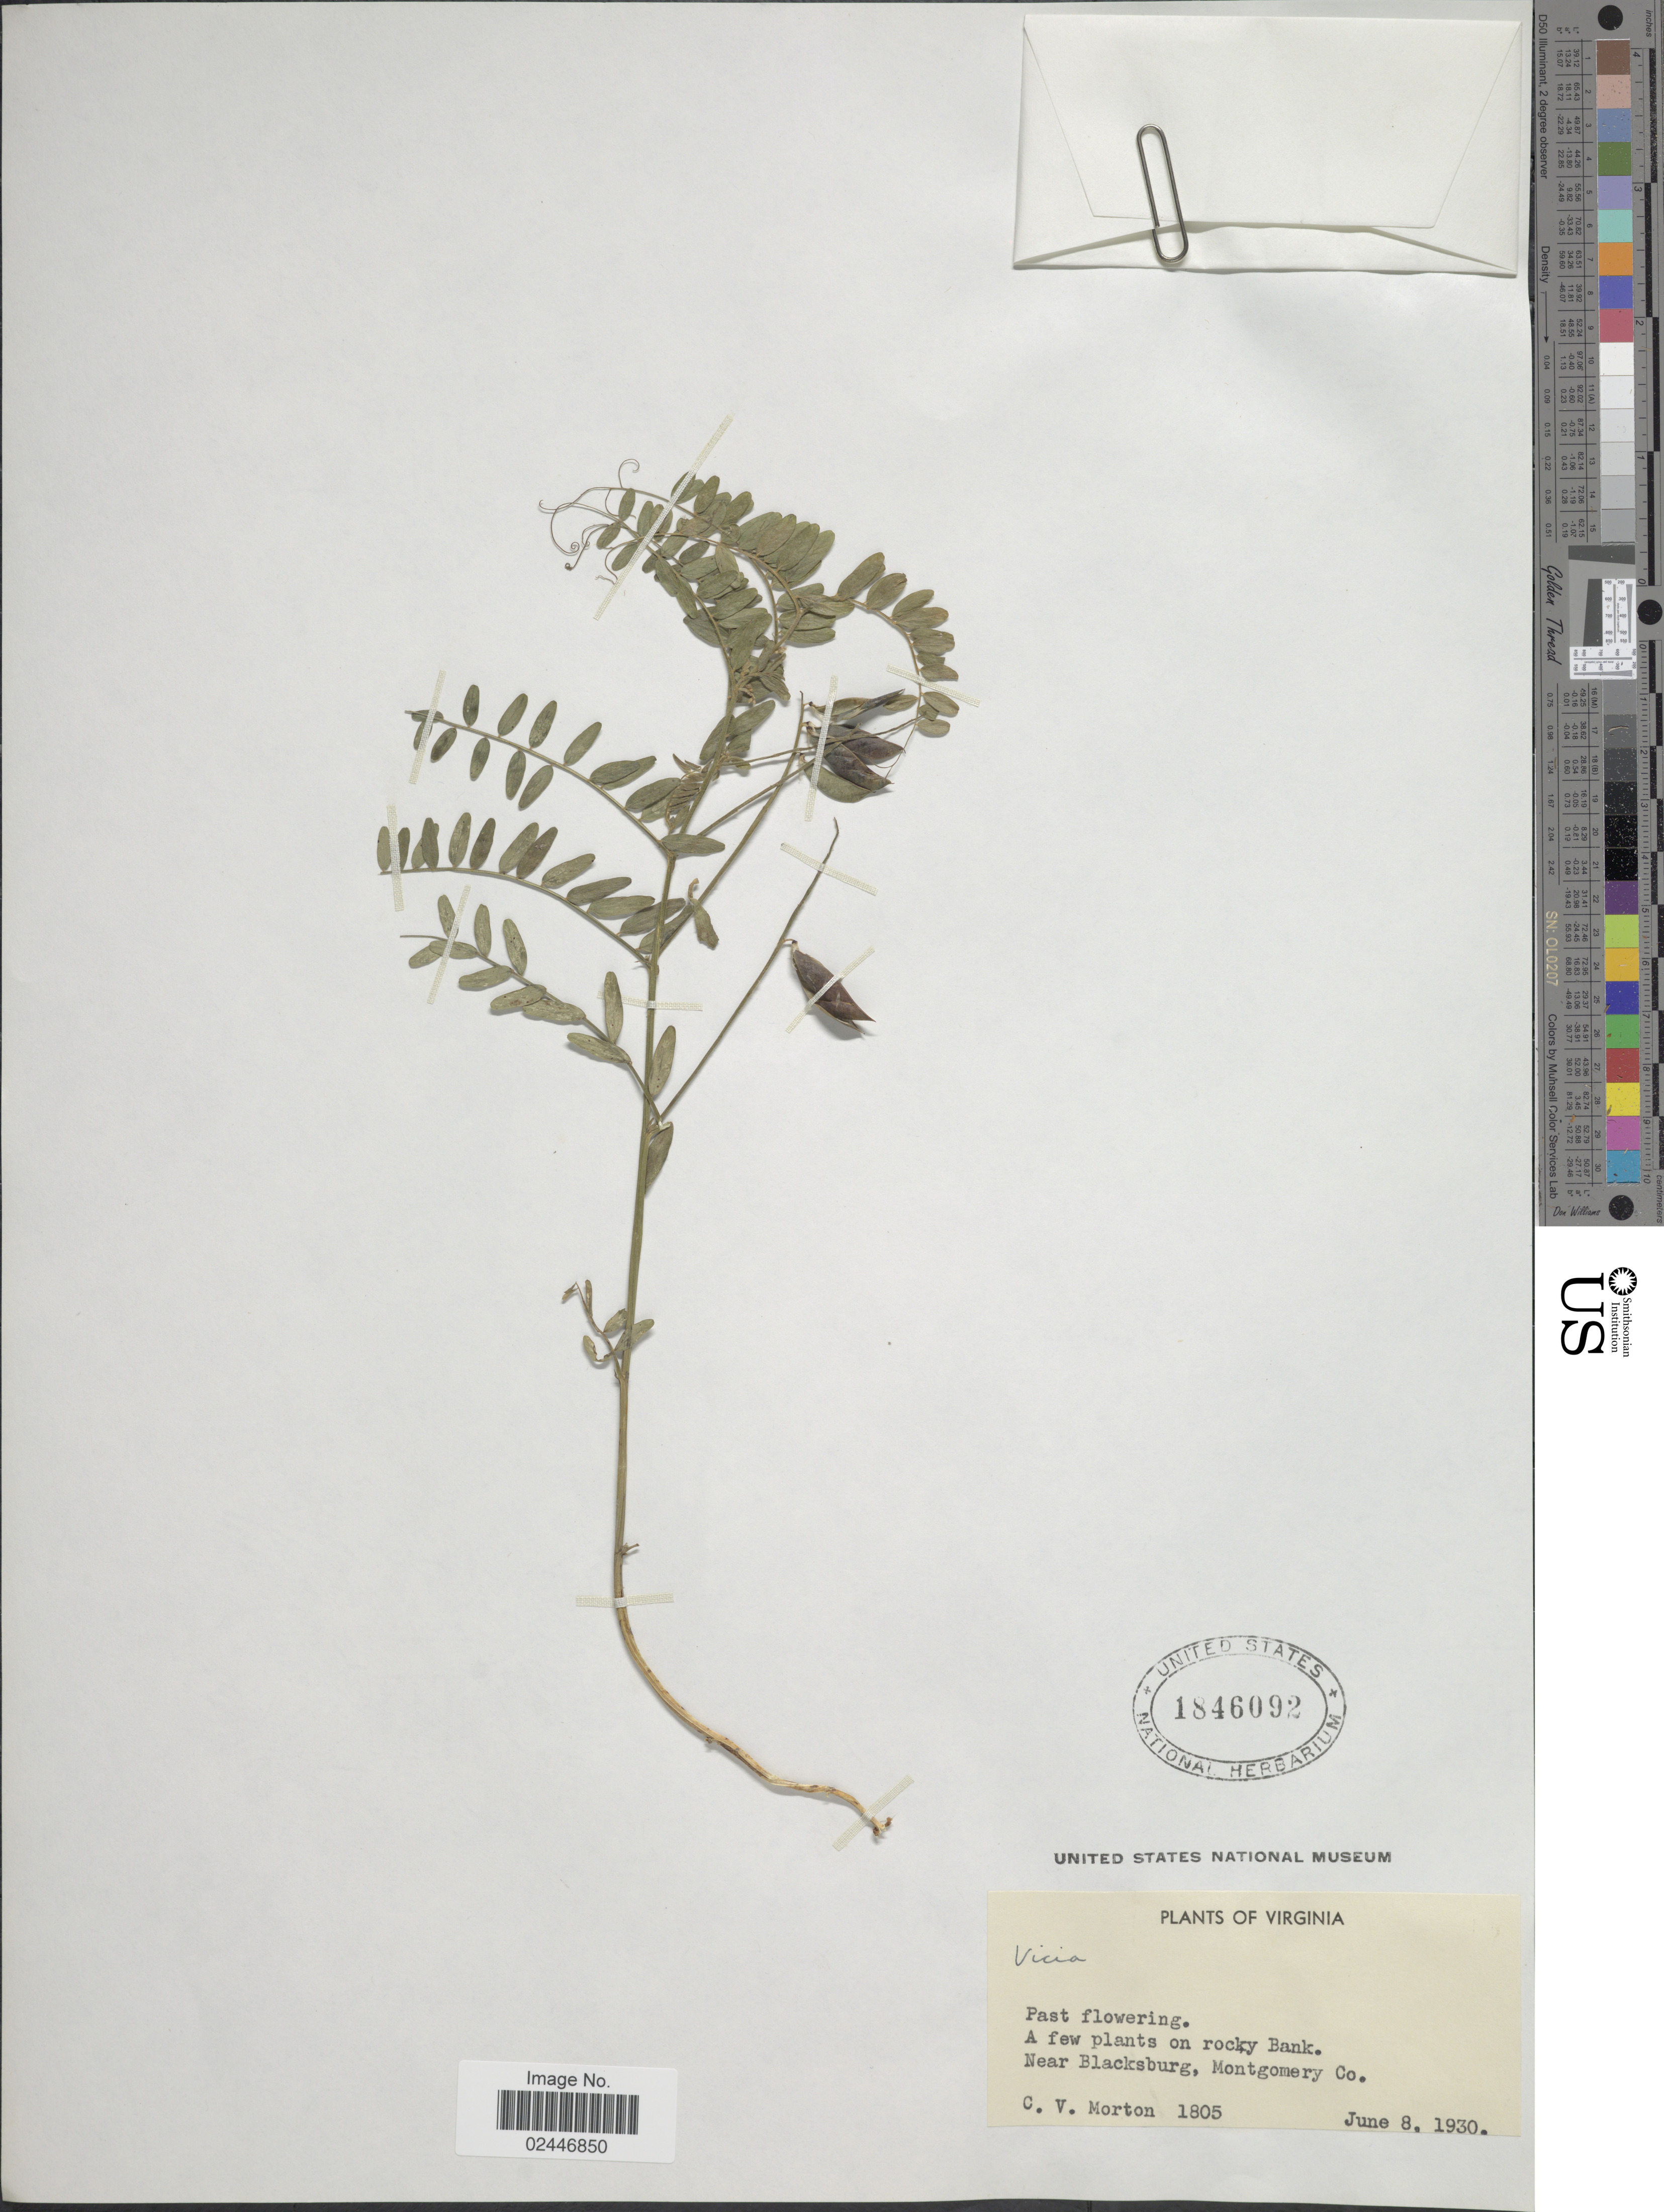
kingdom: Plantae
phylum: Tracheophyta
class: Magnoliopsida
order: Fabales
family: Fabaceae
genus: Vicia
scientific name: Vicia sp.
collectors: C. V. Morton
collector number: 1805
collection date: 1930-06-08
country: United States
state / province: Virginia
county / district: Montgomery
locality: On rocky Bank, Near Blacksburg, Montgomery Co.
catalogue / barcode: US 1846092